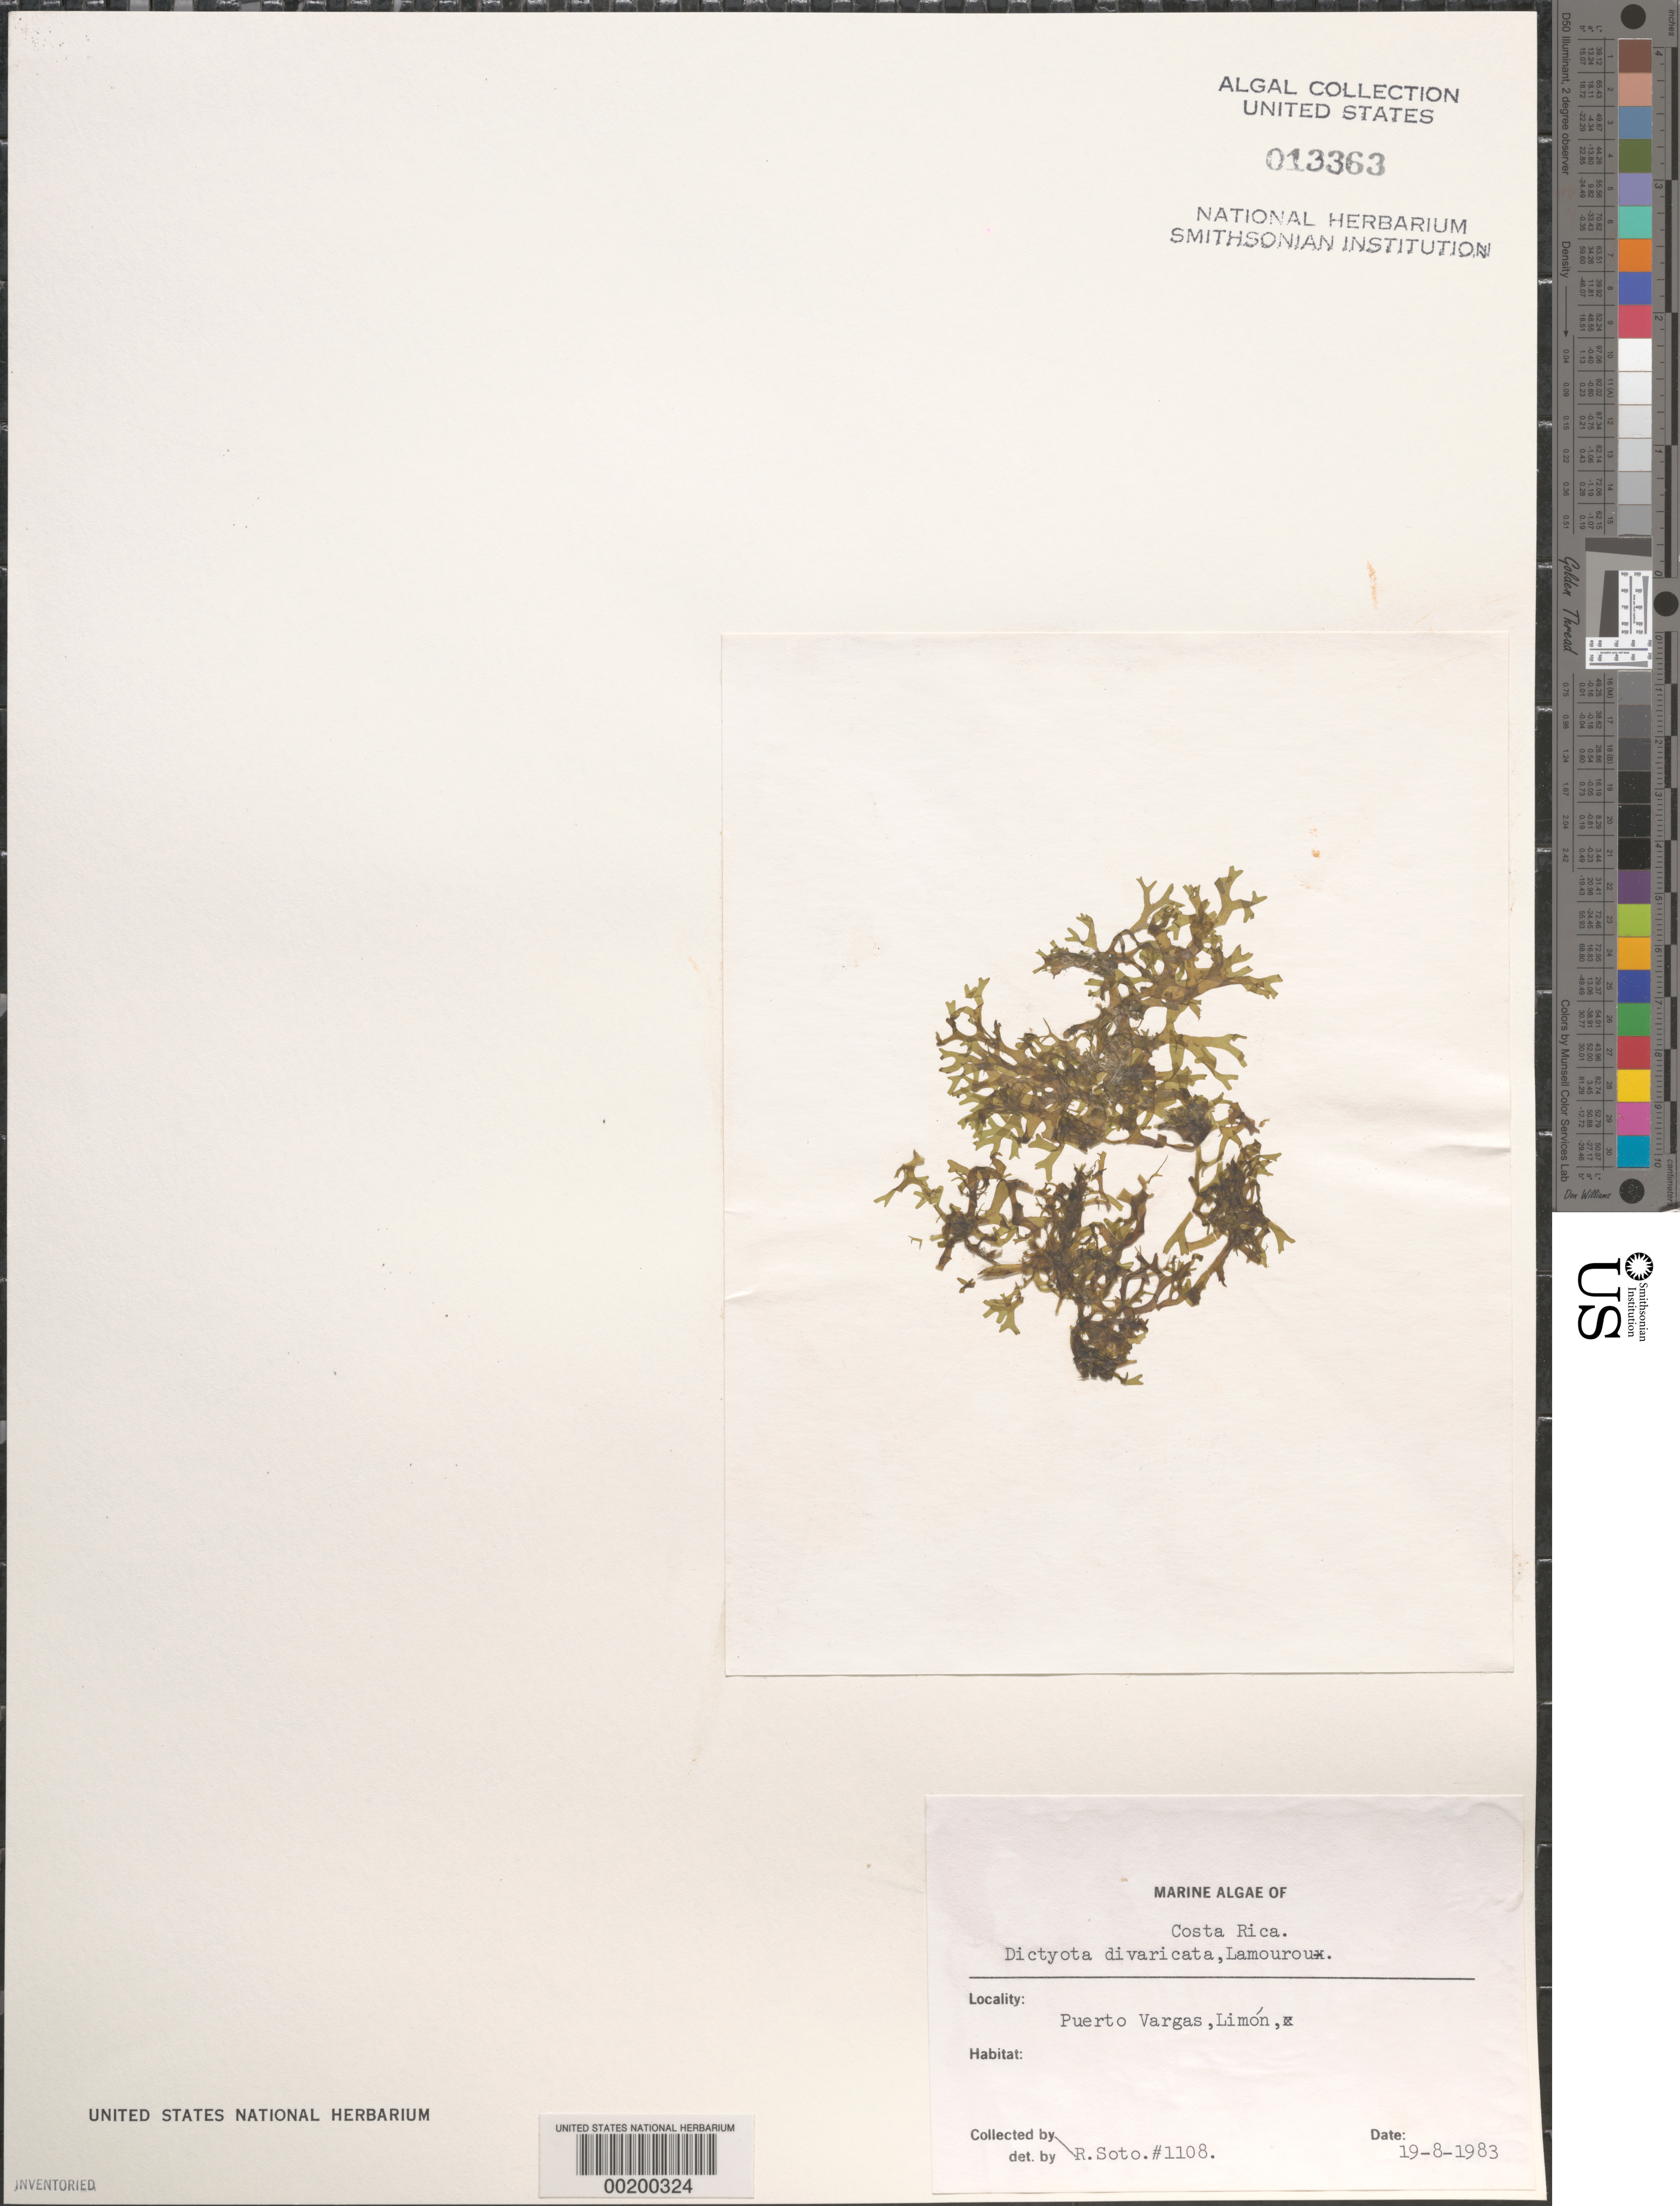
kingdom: Chromista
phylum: Ochrophyta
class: Phaeophyceae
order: Dictyotales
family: Dictyotaceae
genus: Dictyota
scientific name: Dictyota divaricata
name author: J.V.Lamouroux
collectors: R. Soto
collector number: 1108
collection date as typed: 19 Aug 1983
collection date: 1983-08-19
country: Costa Rica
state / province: Limón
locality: Puerto Vargas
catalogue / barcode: US 13363